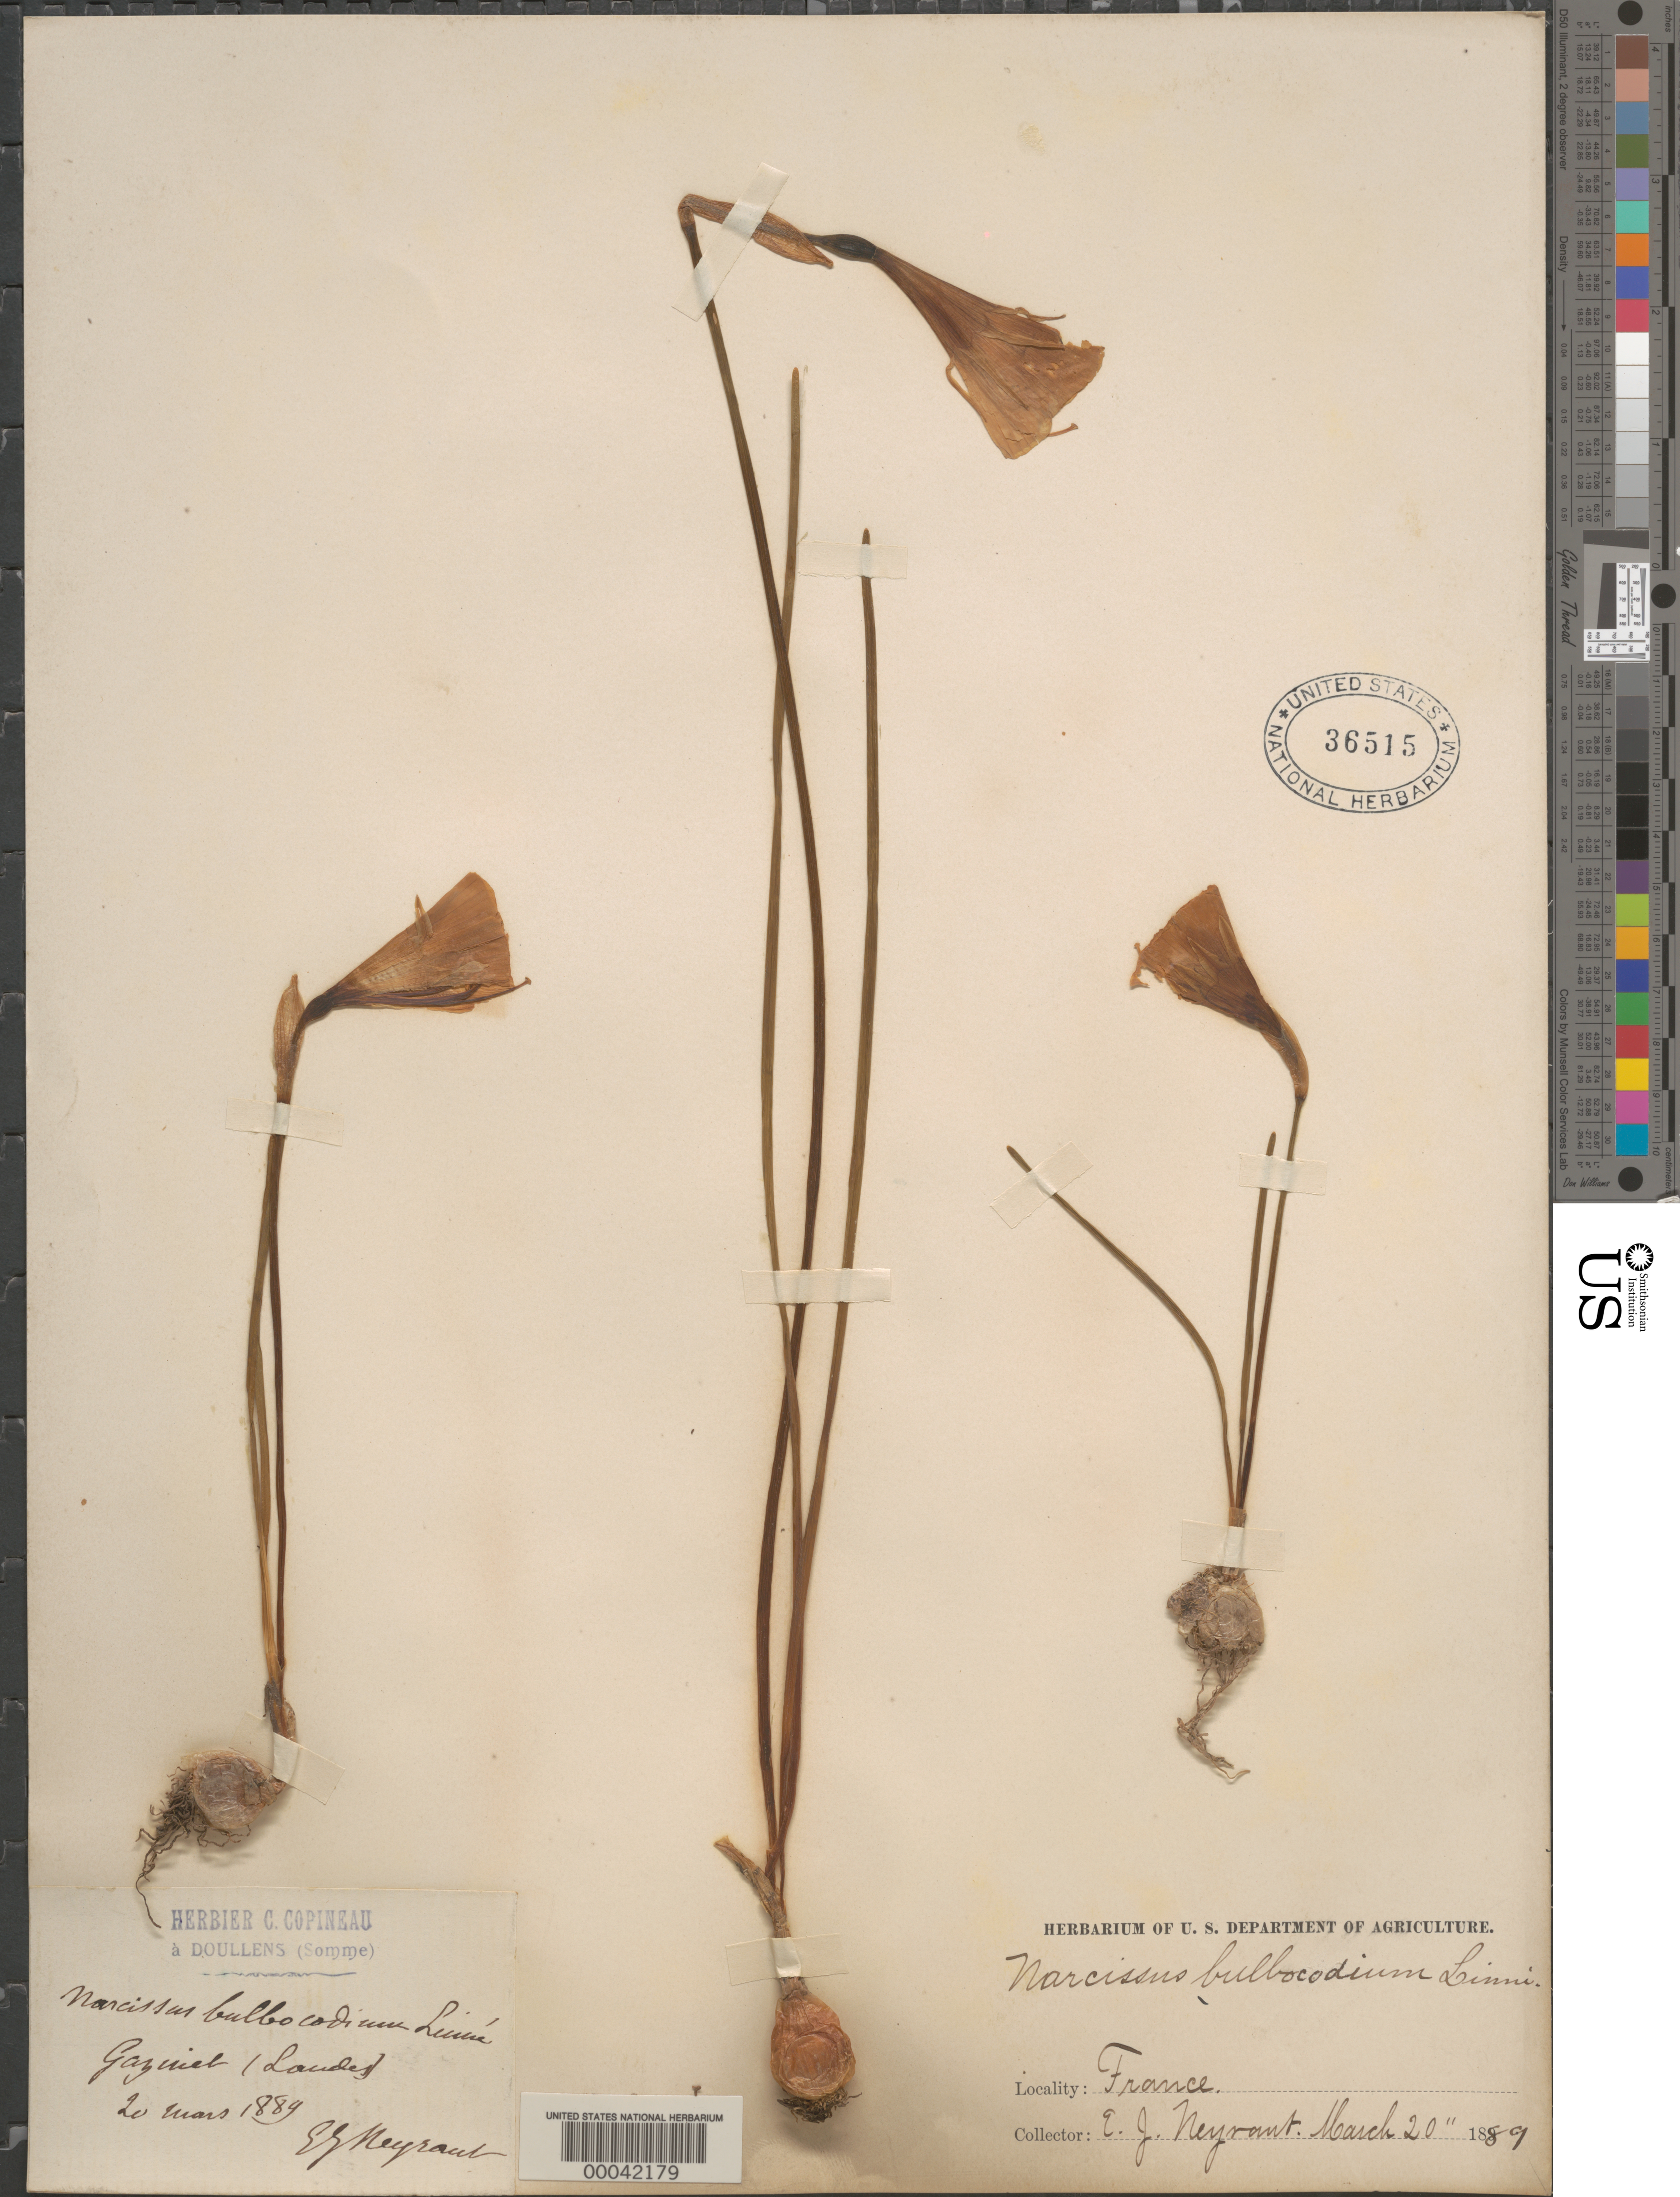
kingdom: Plantae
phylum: Tracheophyta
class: Liliopsida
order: Asparagales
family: Amaryllidaceae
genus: Narcissus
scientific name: Narcissus bulbocodium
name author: L.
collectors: E. Neyraut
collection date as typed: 20 Mar 1889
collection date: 1889-03-20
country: France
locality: Gazuiet (laudes)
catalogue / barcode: US 36515